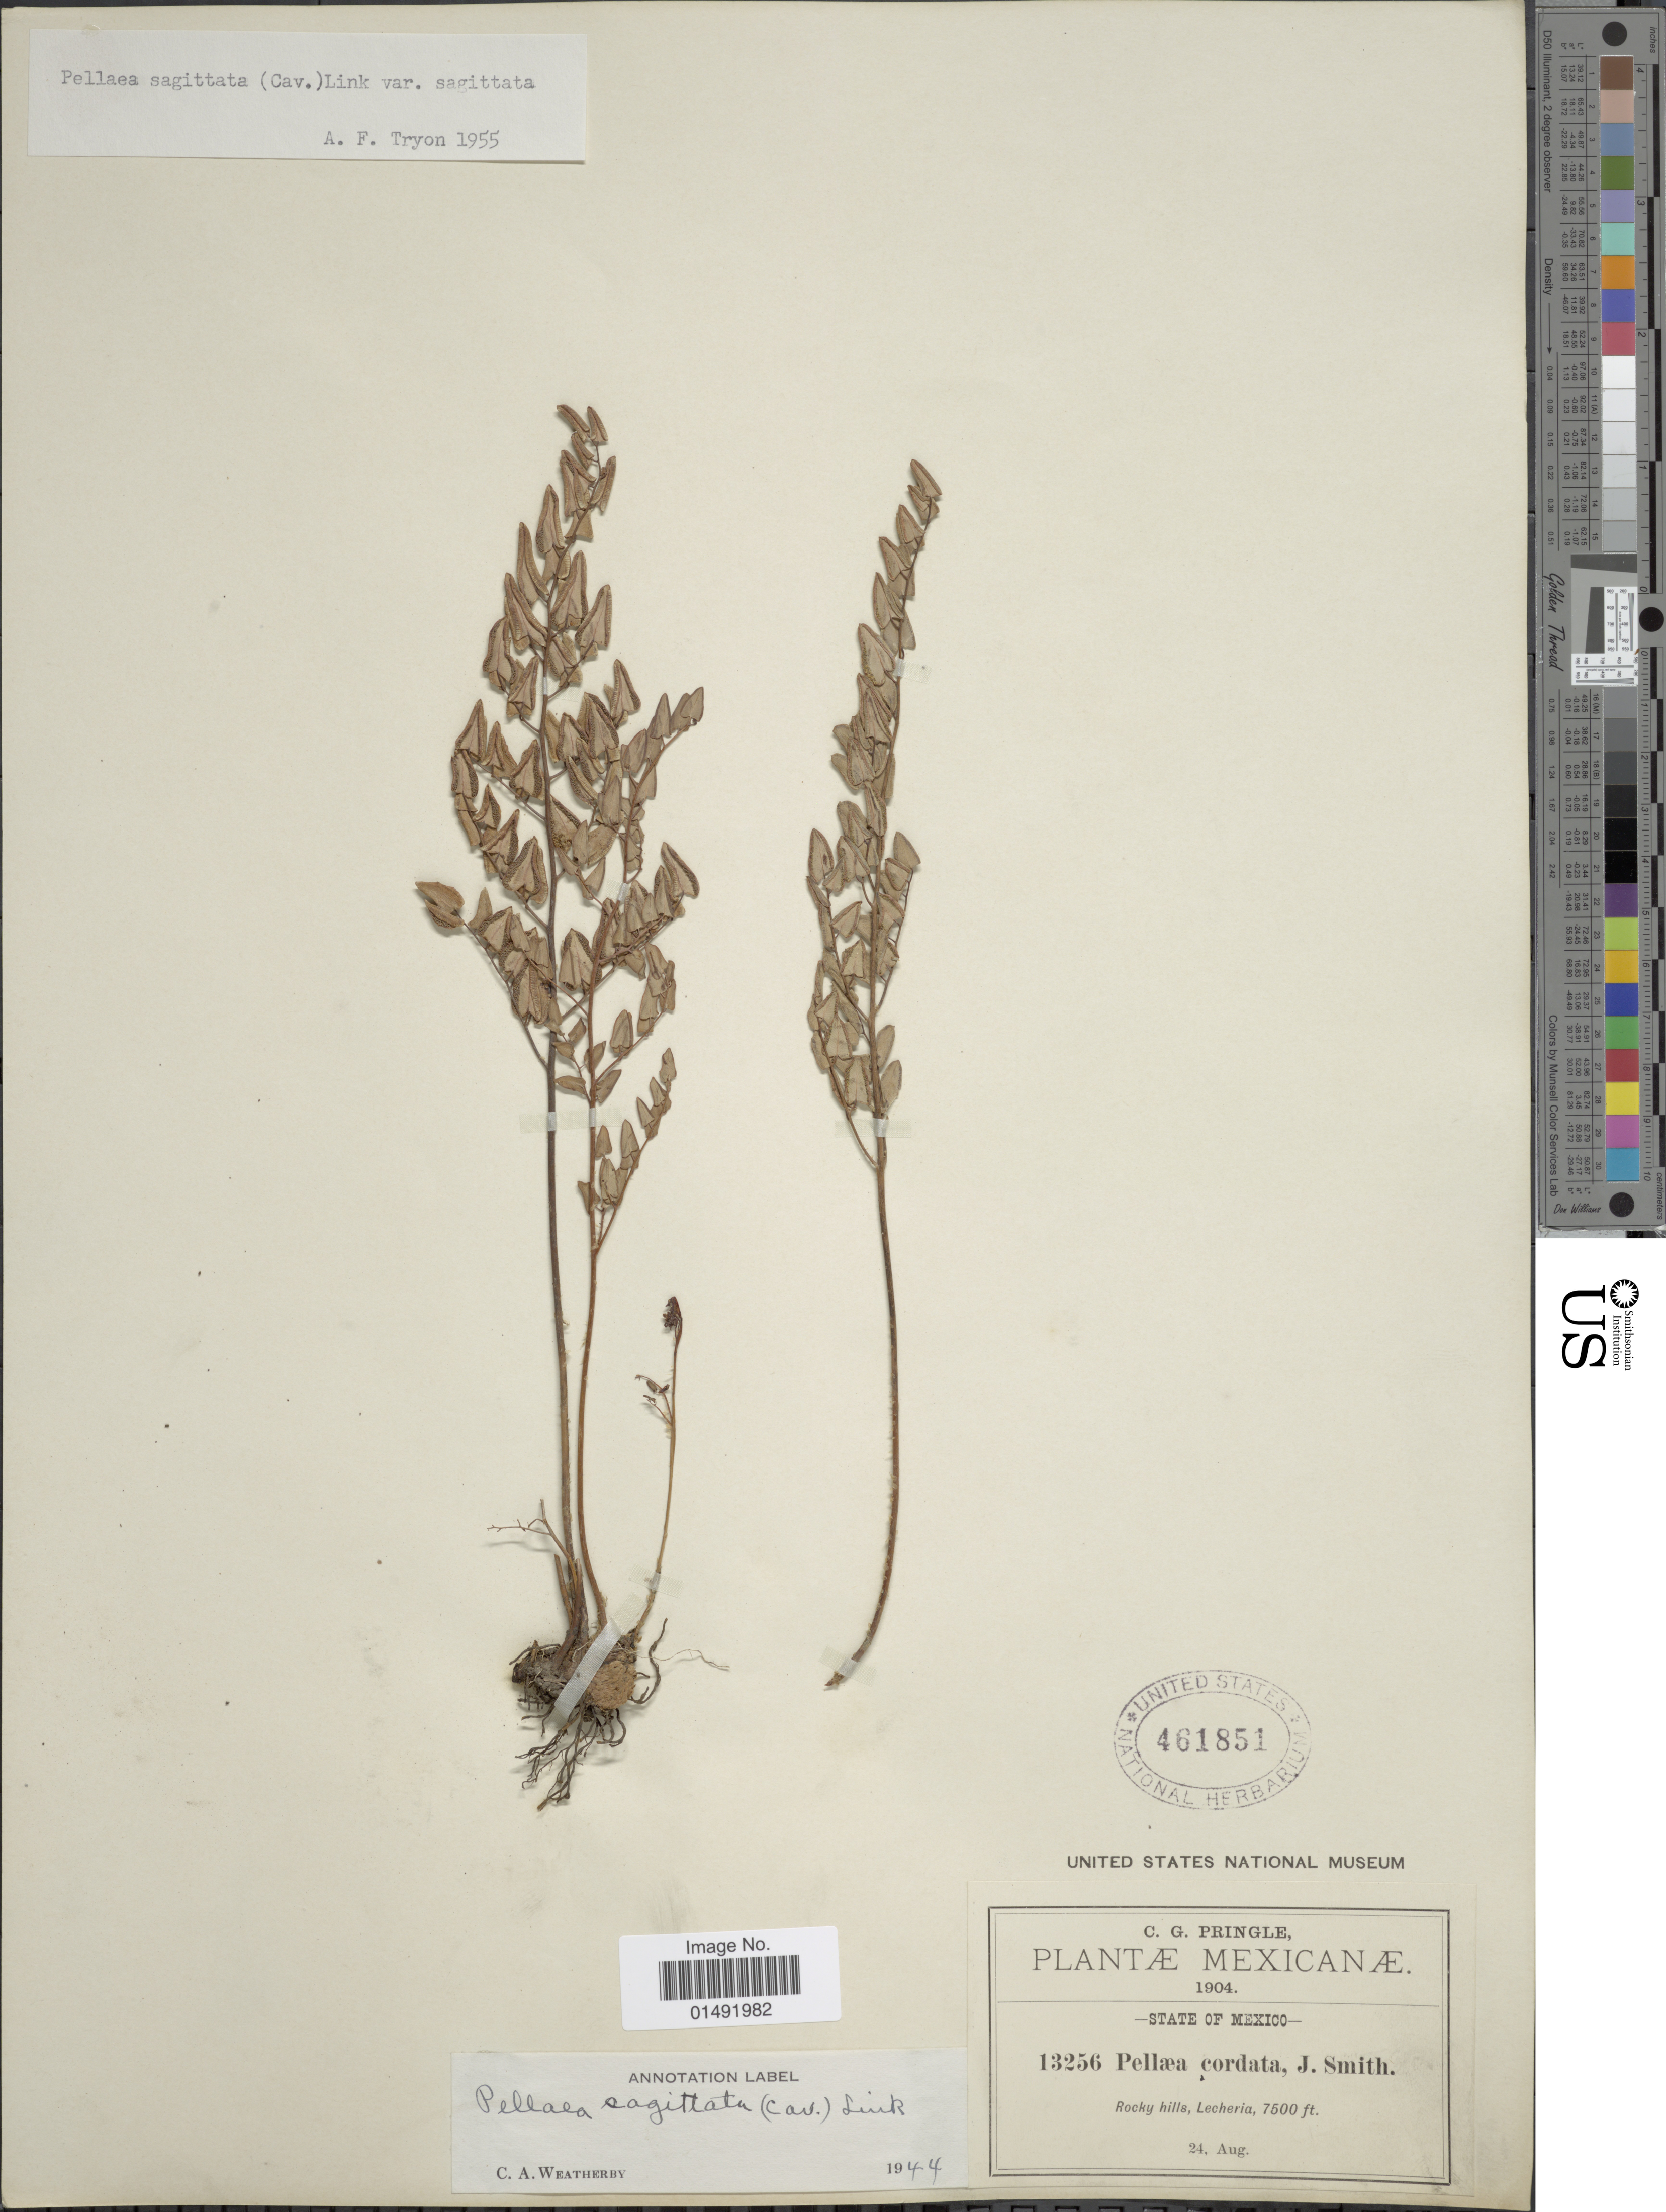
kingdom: Plantae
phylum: Tracheophyta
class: Polypodiopsida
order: Polypodiales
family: Pteridaceae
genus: Pellaea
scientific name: Pellaea sagittata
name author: (Cav.) Link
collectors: C. G. Pringle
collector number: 13256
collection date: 1904-08-24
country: Mexico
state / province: México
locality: Rocky hills, Lecheria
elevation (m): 2286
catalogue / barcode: US 461851